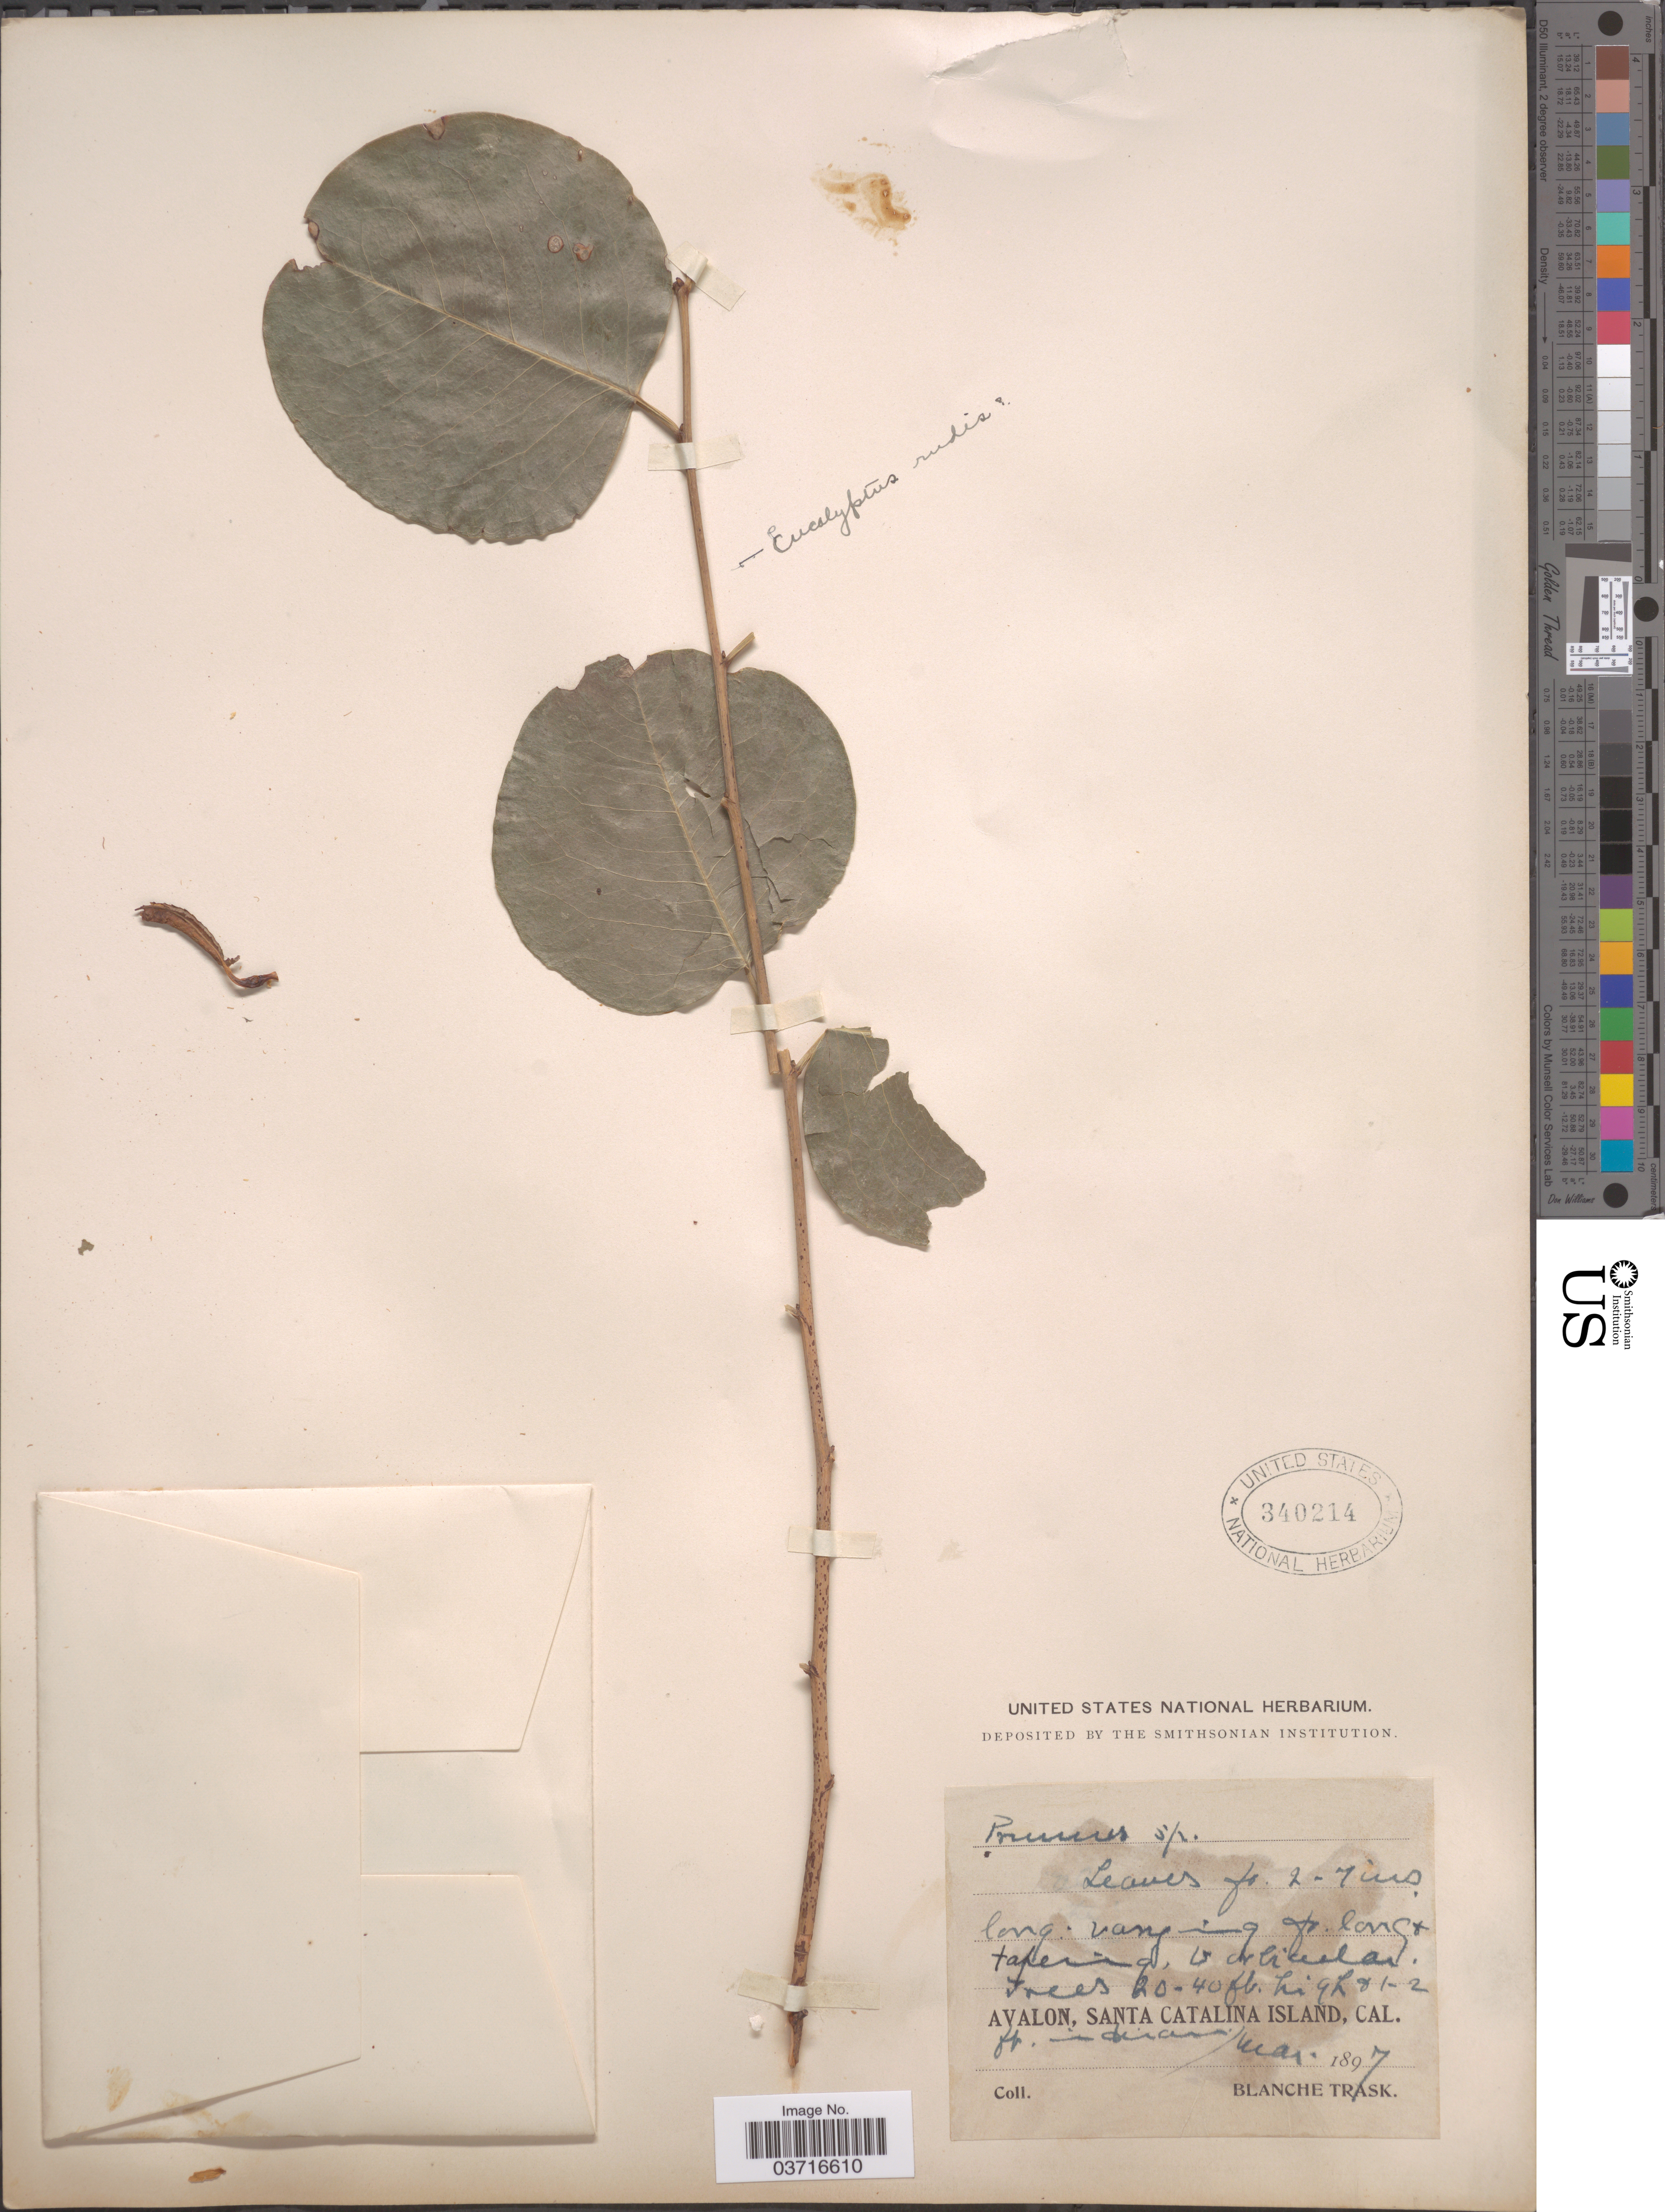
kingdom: Plantae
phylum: Tracheophyta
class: Magnoliopsida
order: Rosales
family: Rosaceae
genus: Prunus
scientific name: Prunus sp.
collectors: B. Trask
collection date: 1897-05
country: United States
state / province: California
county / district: Los Angeles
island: Santa Catalina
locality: Avalon, Santa Catalina Island.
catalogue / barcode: US 340214